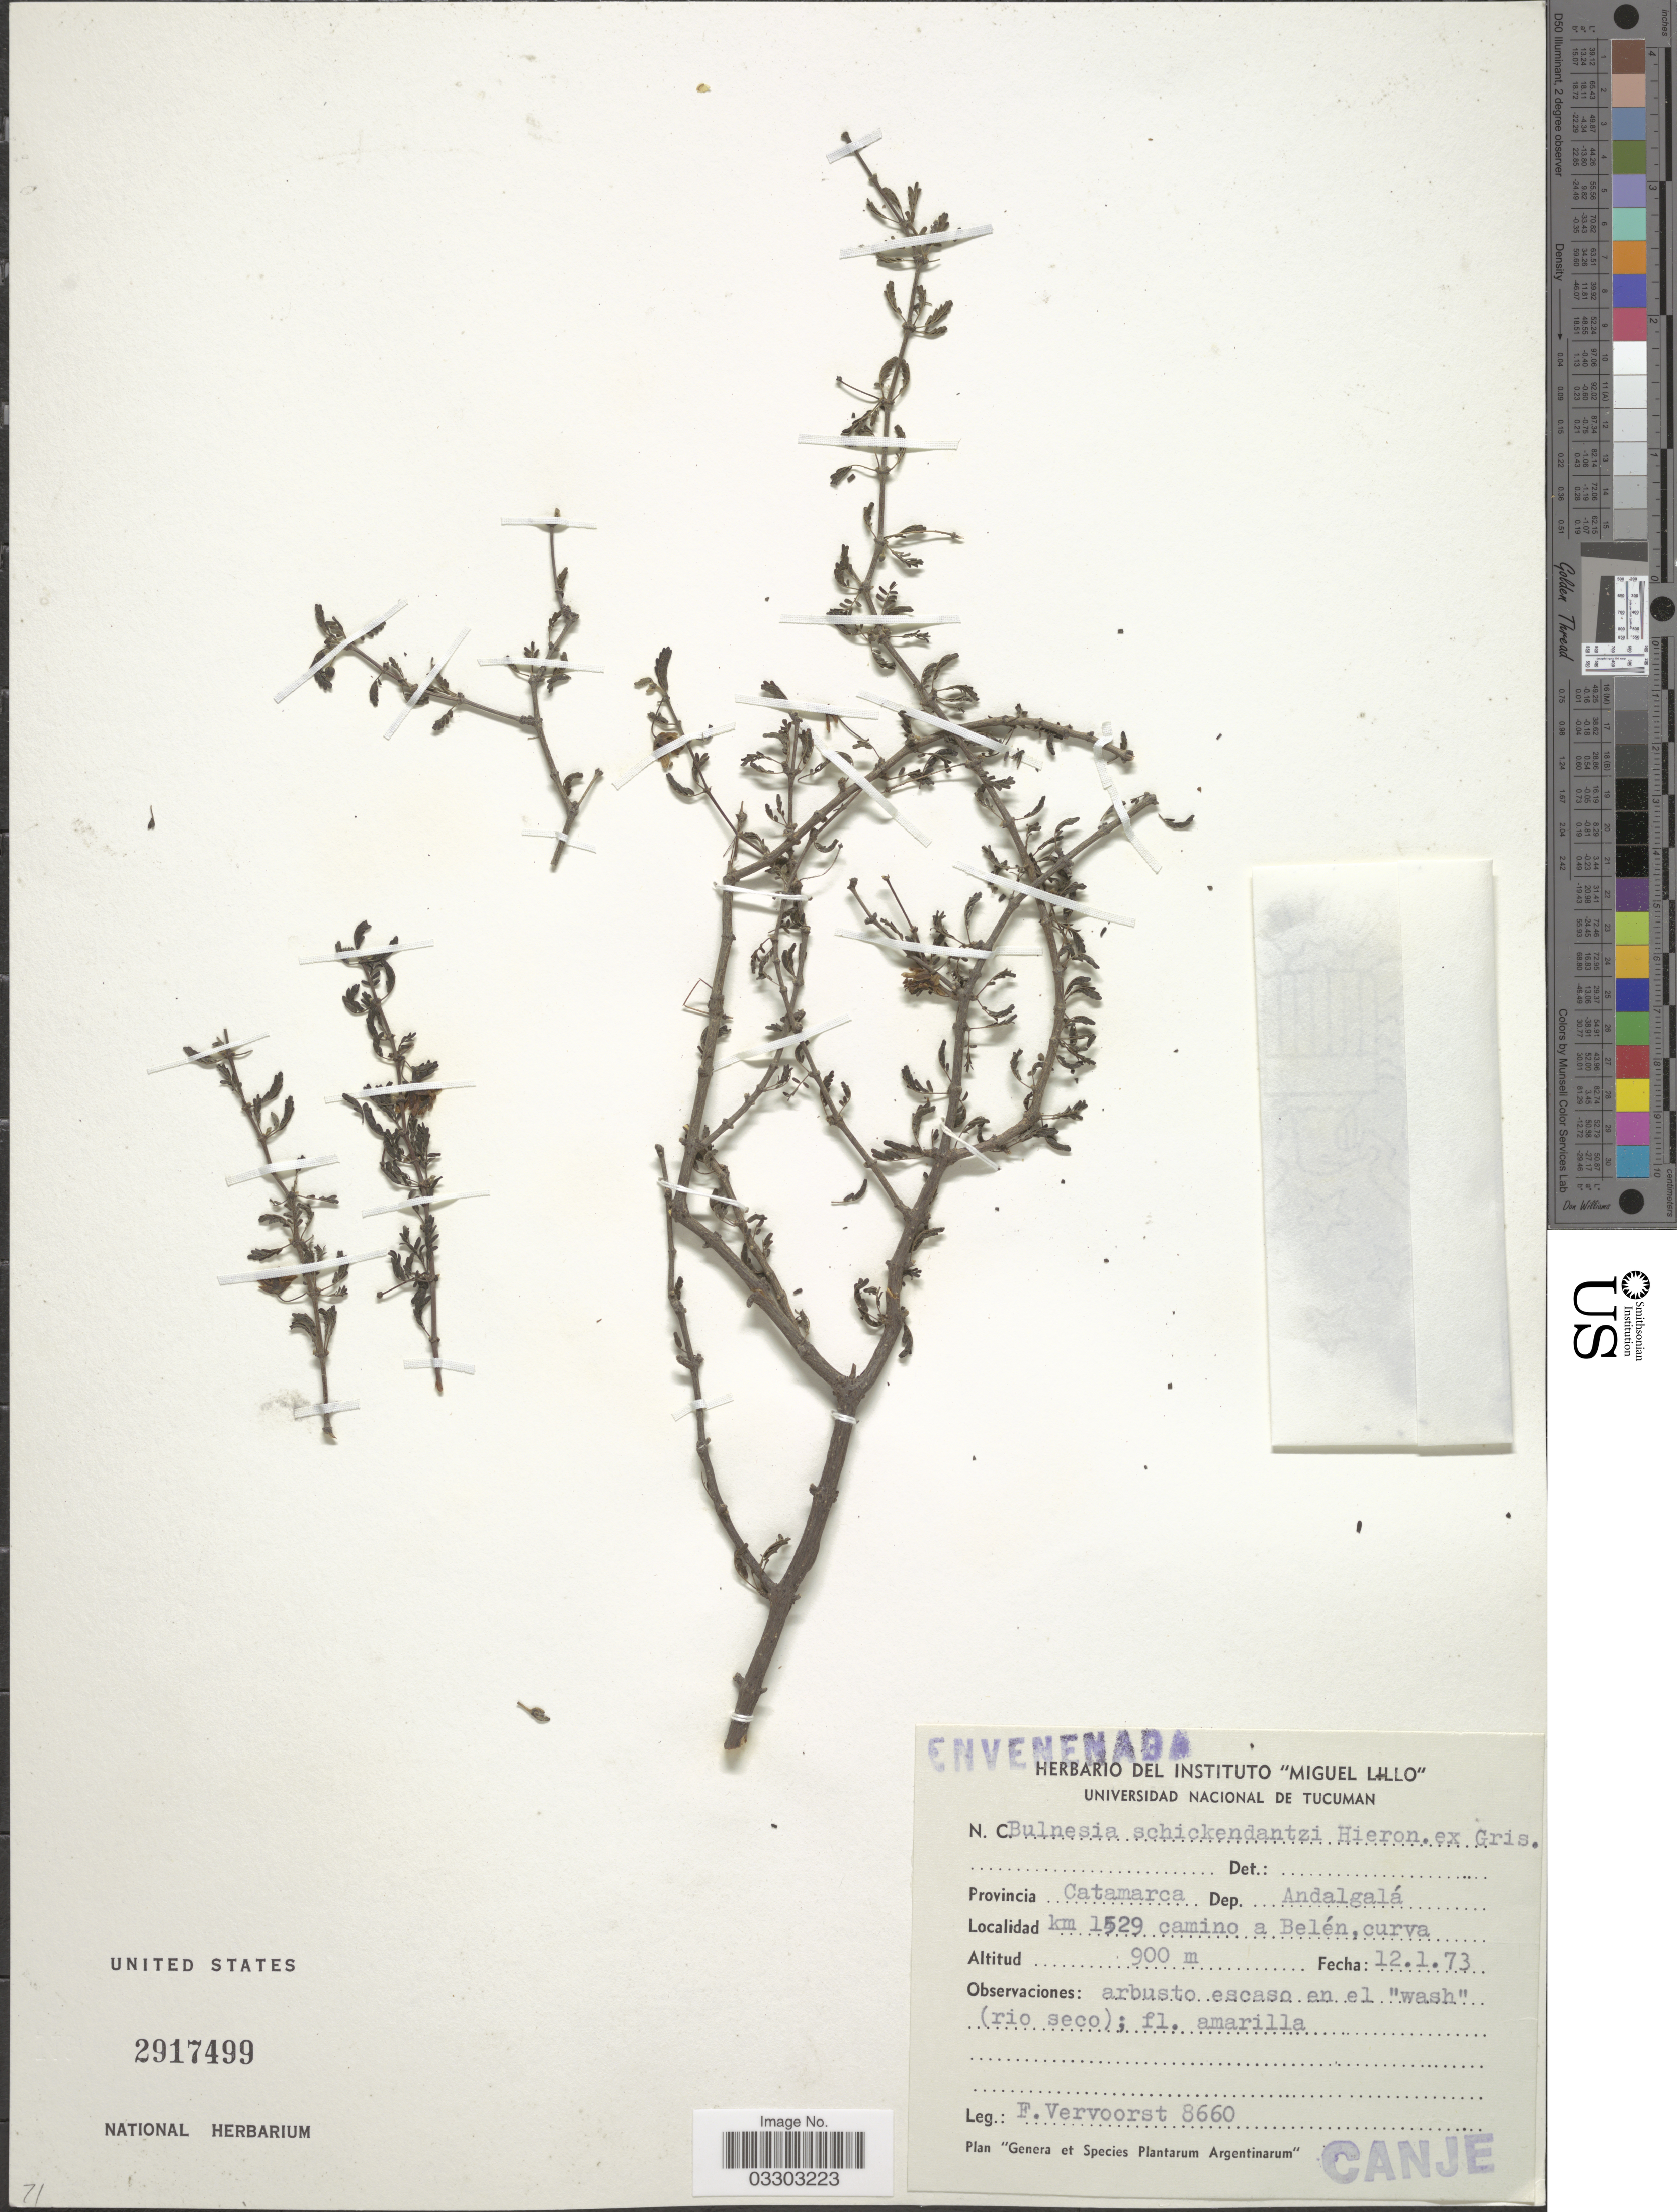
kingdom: Plantae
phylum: Tracheophyta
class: Magnoliopsida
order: Zygophyllales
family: Zygophyllaceae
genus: Bulnesia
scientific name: Bulnesia schichendanzii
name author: Hieron. ex Griseb.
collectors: F. Vervoorst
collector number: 8660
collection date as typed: Transcribed d/m/y: 12/1/73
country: Argentina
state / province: Catamarca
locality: Dep. Andalgalá, km 1529 camino a Belén, curva.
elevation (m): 900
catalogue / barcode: US 2917499